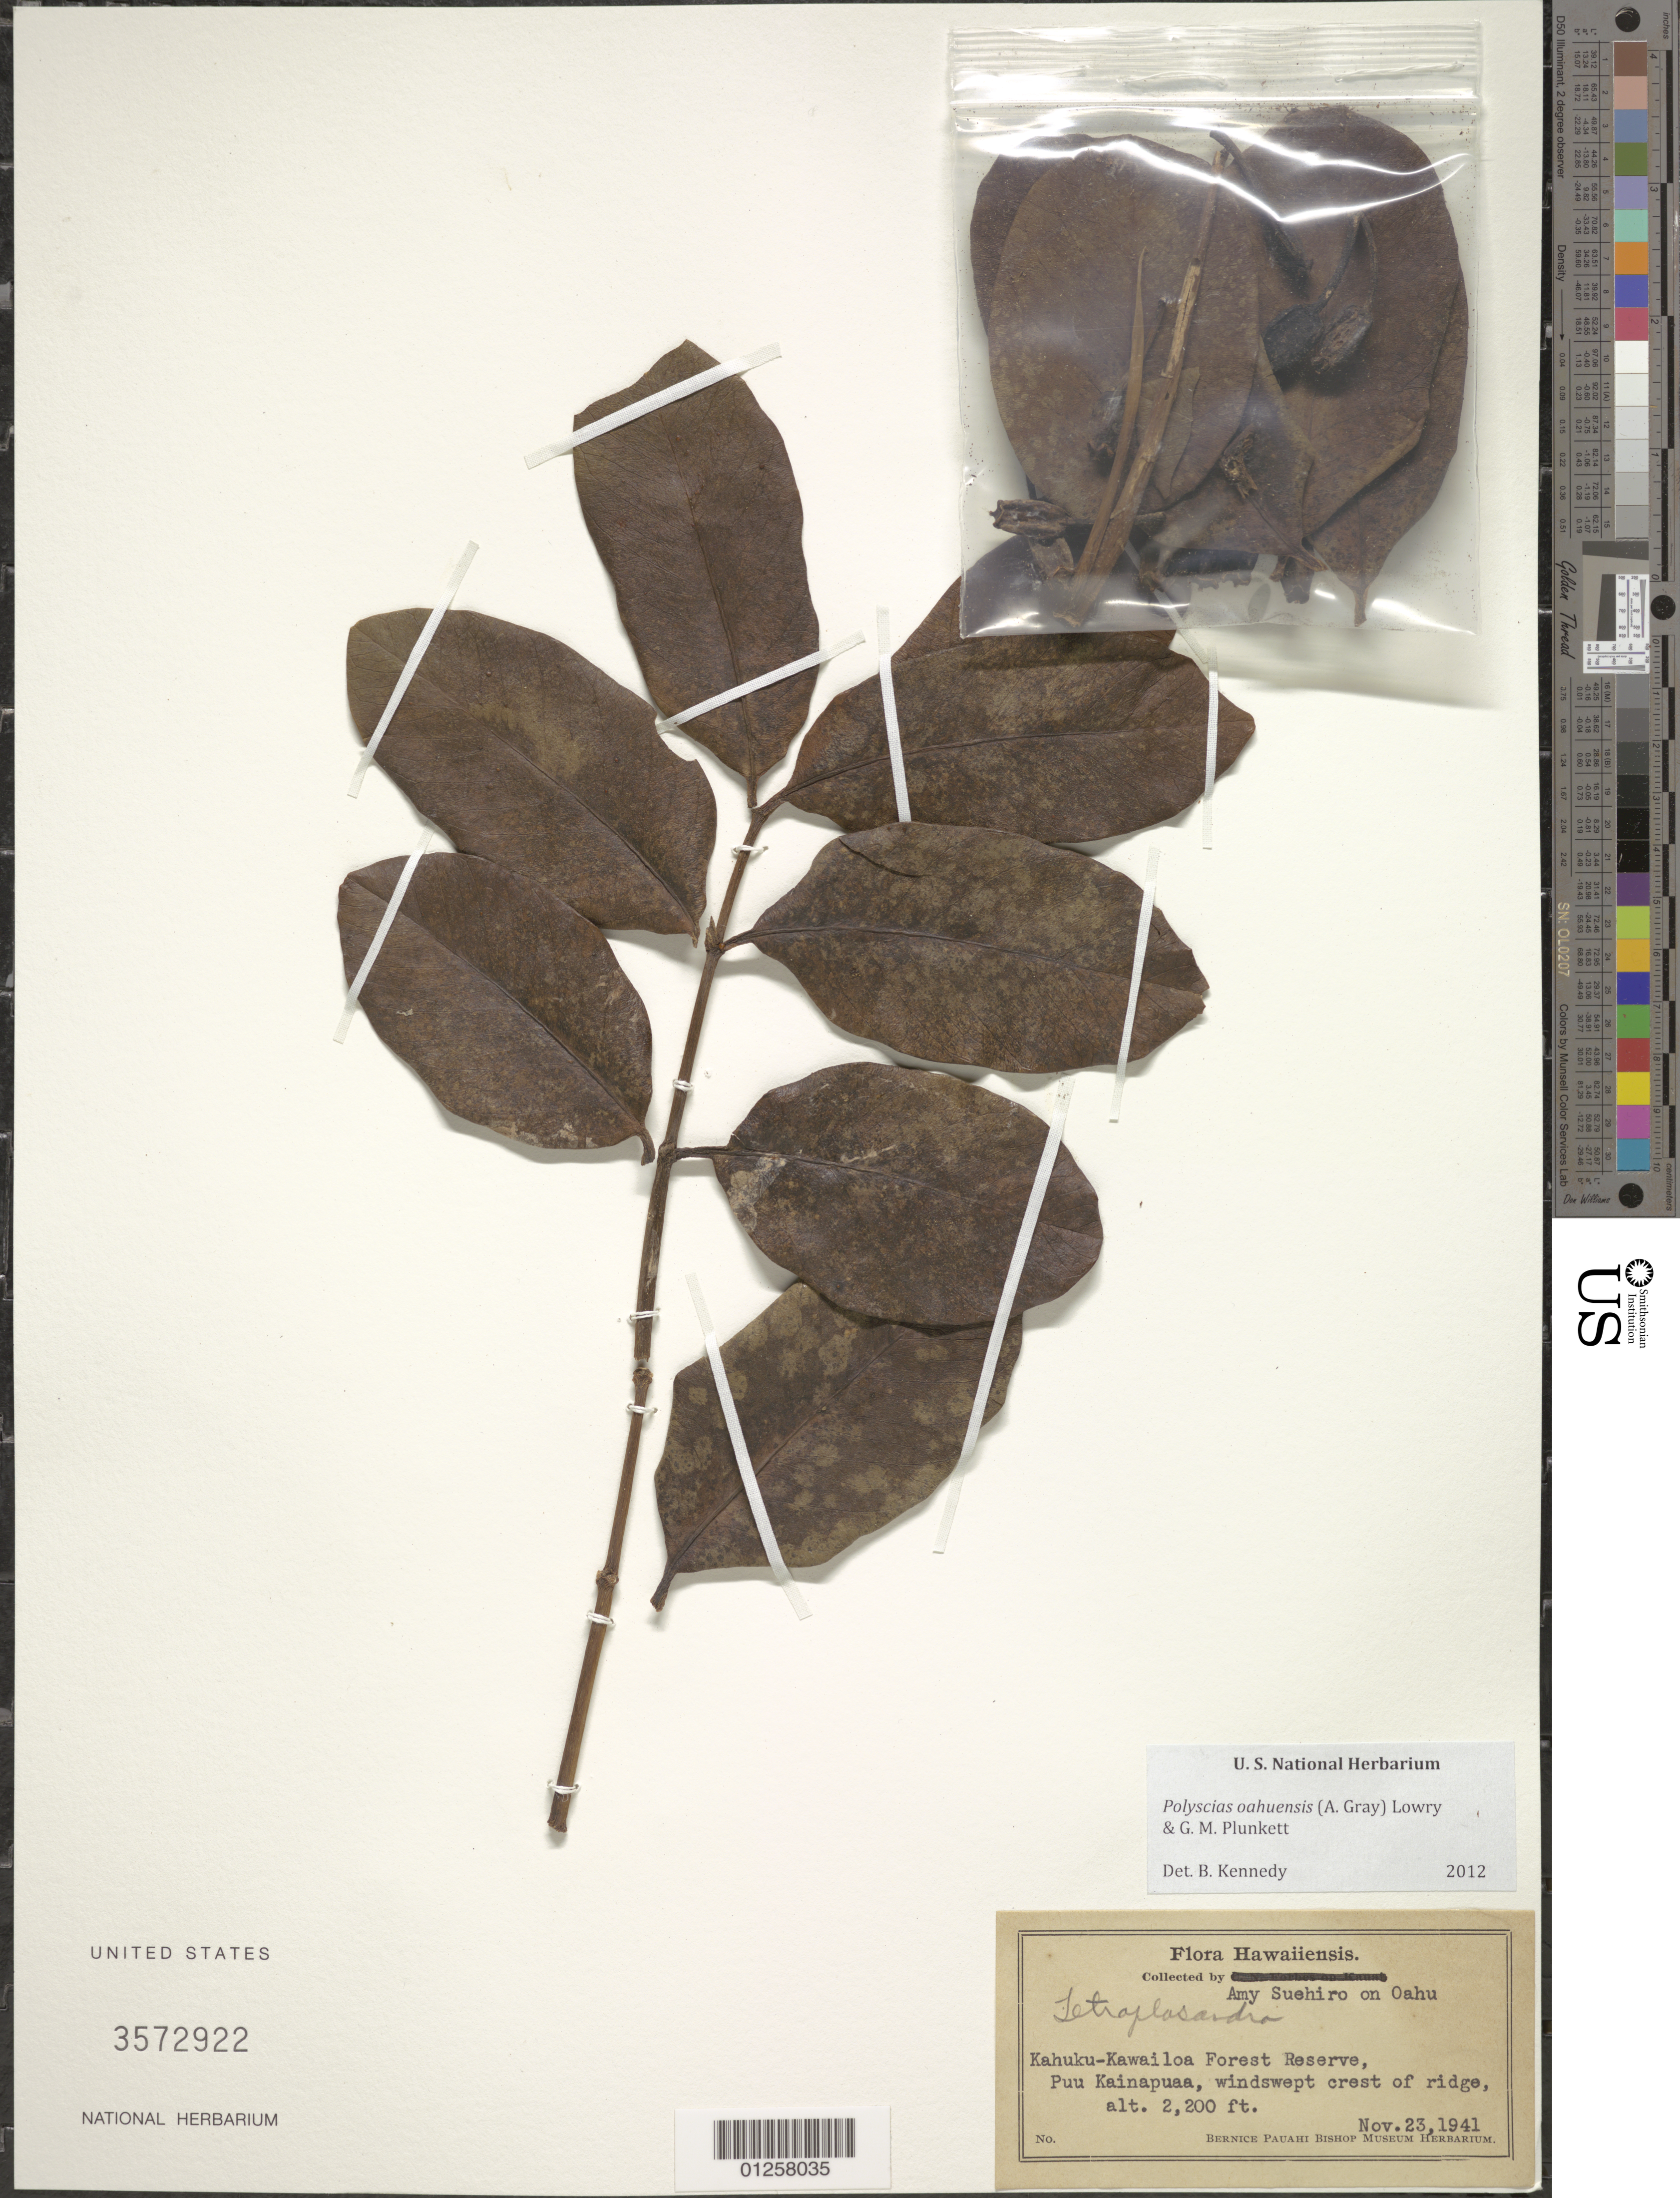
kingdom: Plantae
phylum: Tracheophyta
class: Magnoliopsida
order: Apiales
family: Araliaceae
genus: Polyscias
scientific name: Polyscias oahuensis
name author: (A. Gray) Lowry & G. M. Plunkett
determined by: Kennedy, B.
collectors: A. Suehiro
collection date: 1941-11-23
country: United States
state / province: Hawaii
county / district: Honolulu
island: Oahu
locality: Kahuku-Kawailoa Forest Reserve, Puu Kainapuaa.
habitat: Windswept crest of ridge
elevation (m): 671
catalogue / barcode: US 3572922